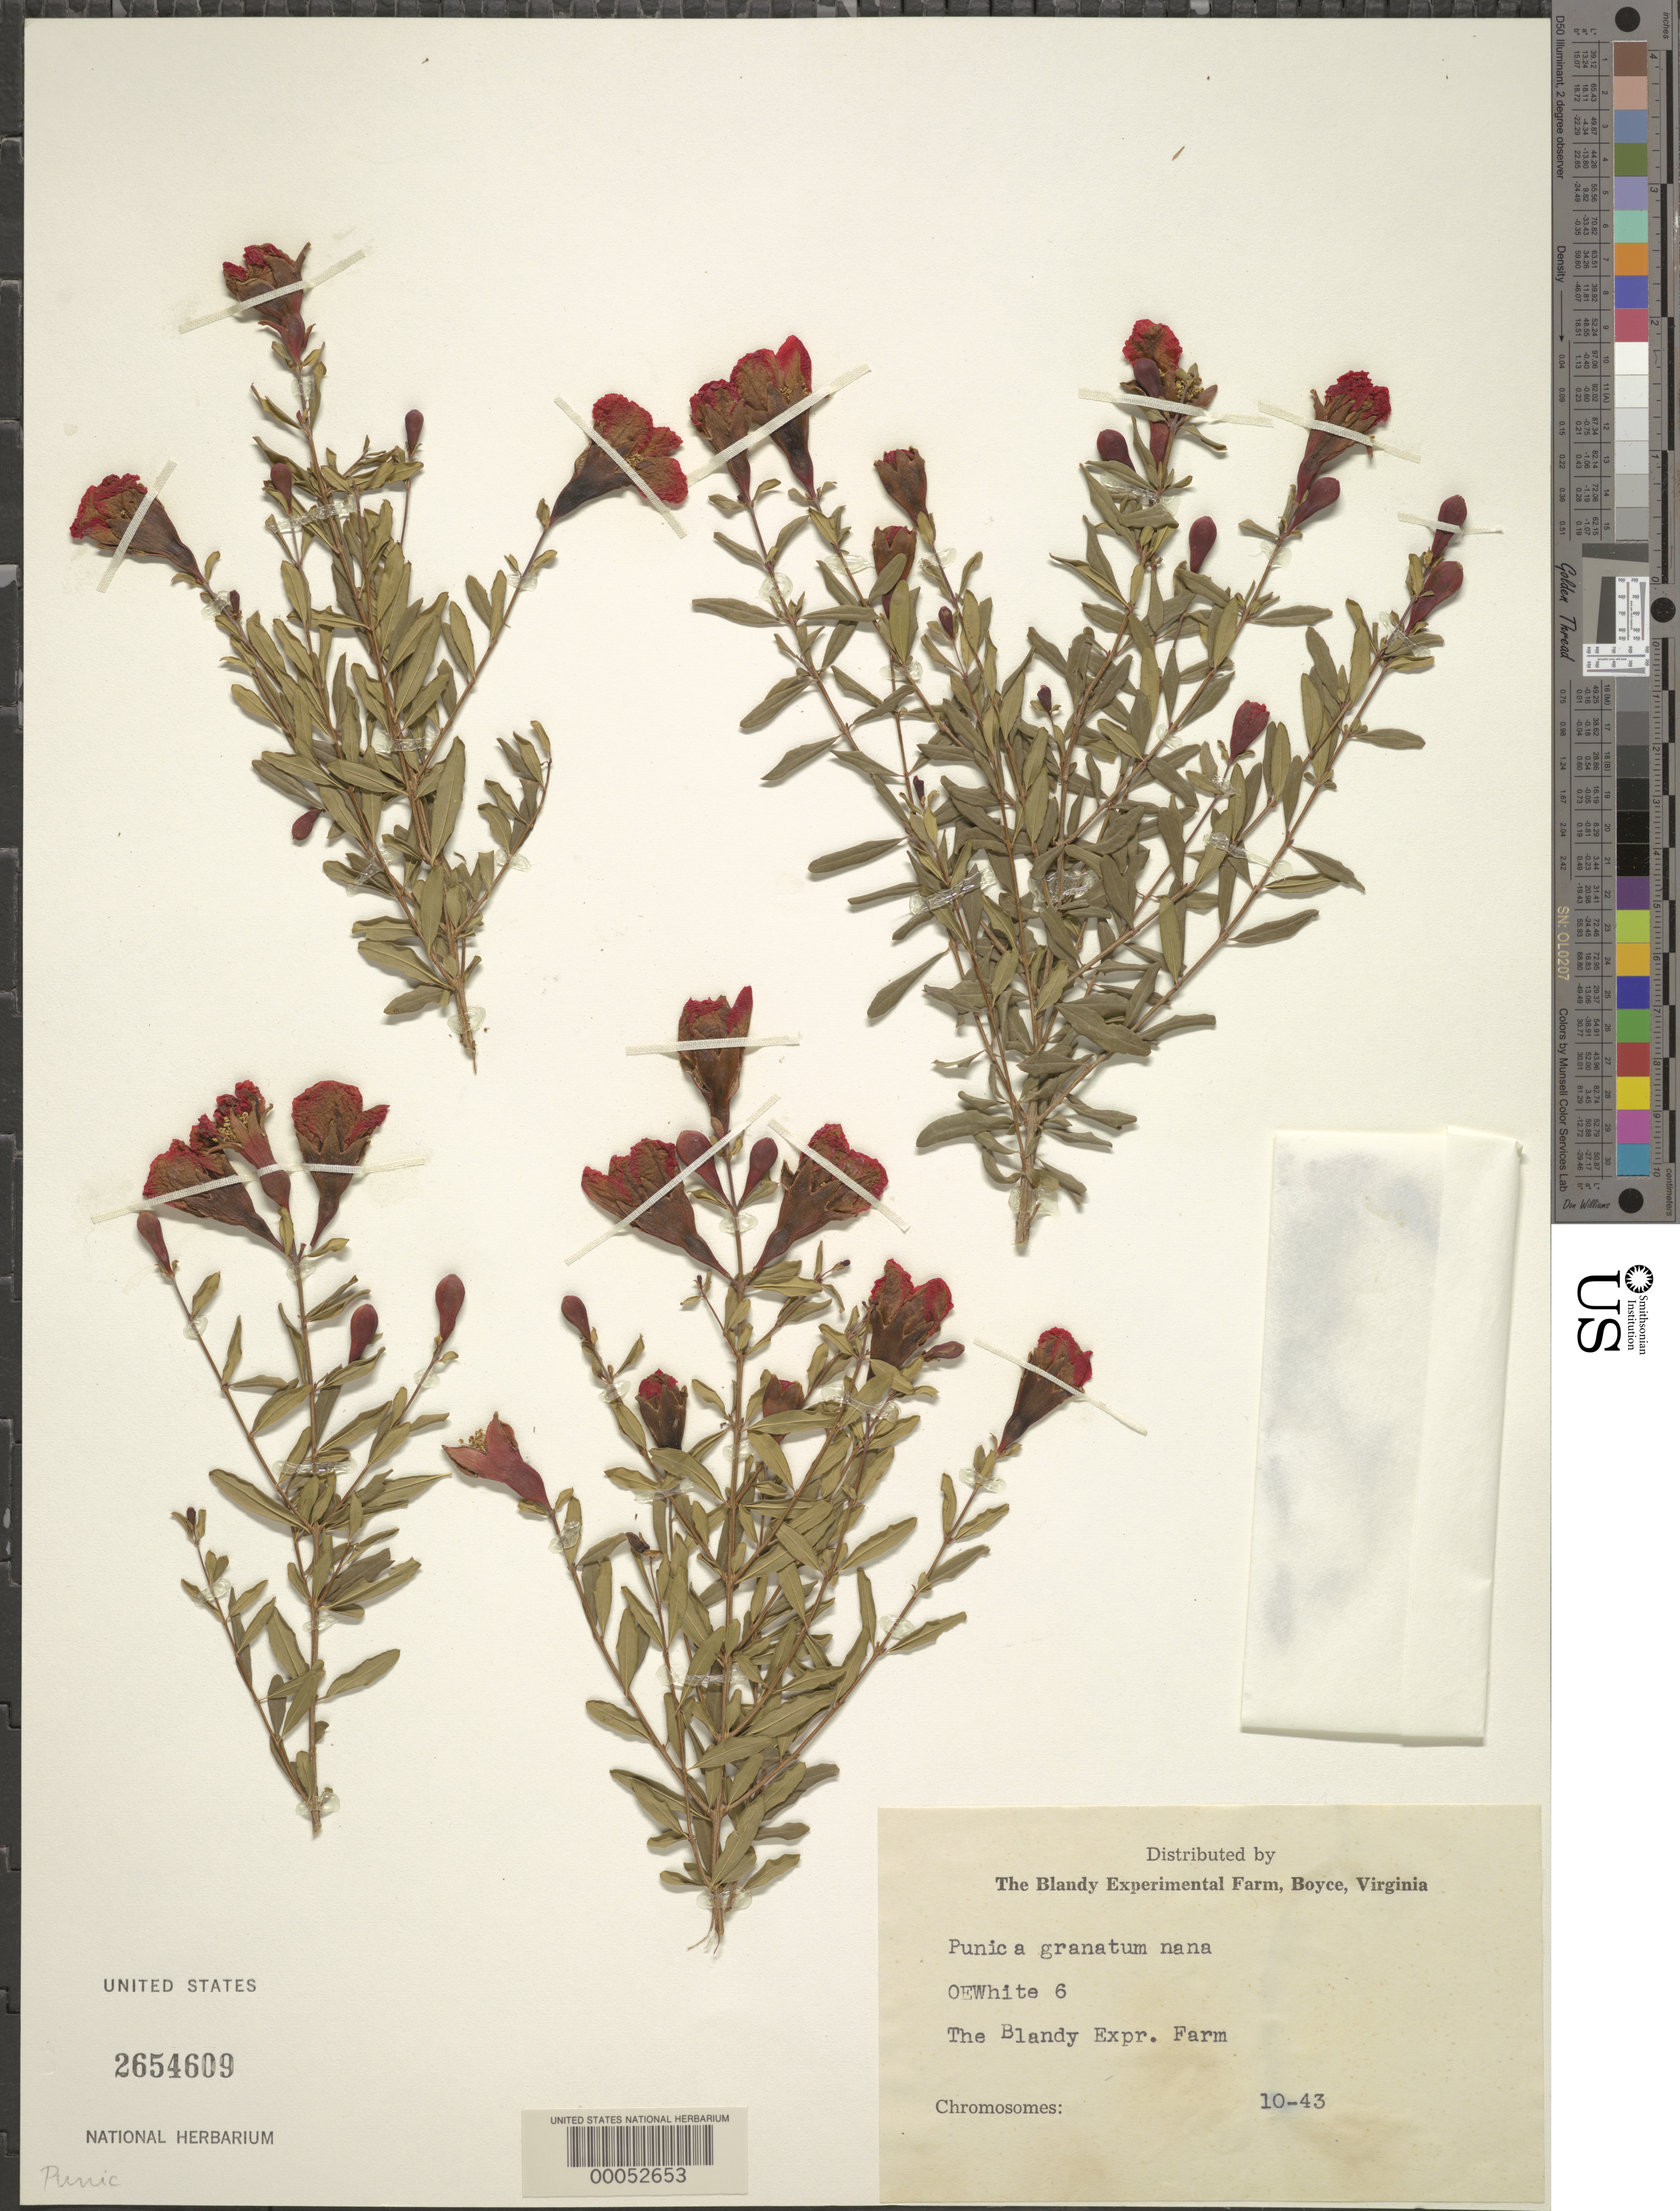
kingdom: Plantae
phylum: Tracheophyta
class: Magnoliopsida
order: Myrtales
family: Lythraceae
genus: Punica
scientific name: Punica granatum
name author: L.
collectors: O. E. White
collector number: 06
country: United States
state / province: Virginia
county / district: Clarke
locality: Blandy exp. farm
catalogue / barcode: US 2654609